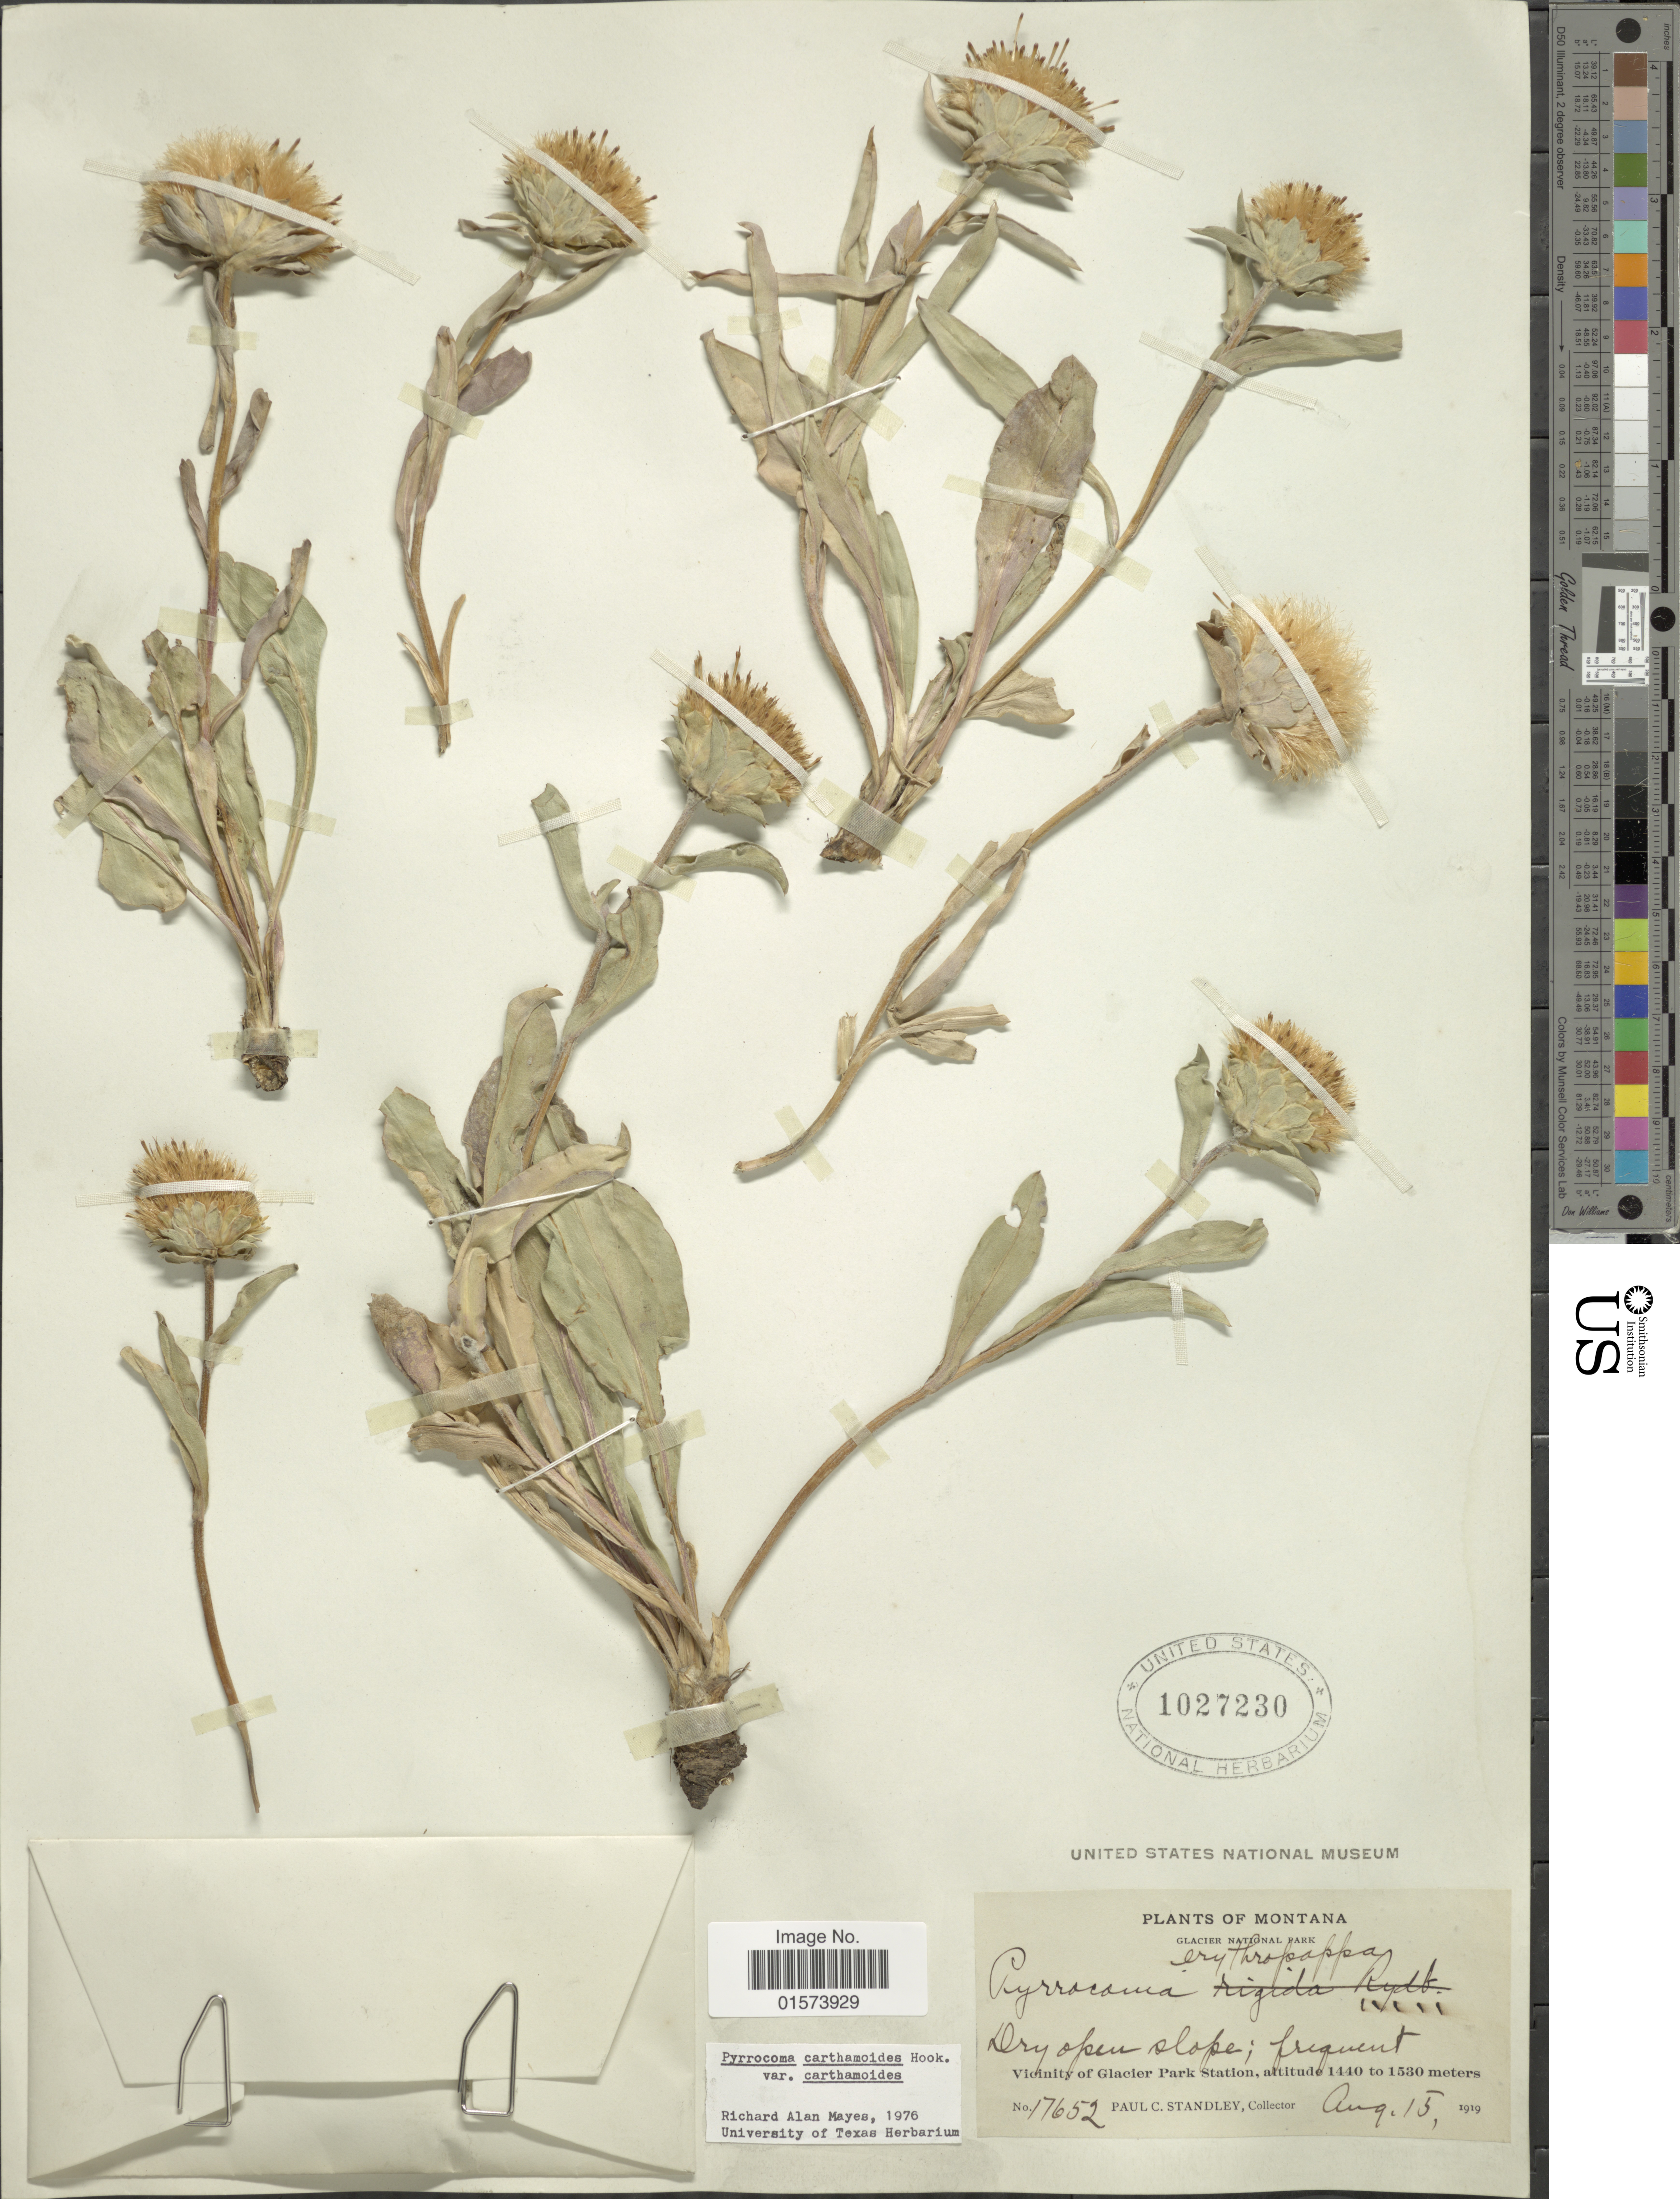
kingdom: Plantae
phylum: Tracheophyta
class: Magnoliopsida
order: Asterales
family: Asteraceae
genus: Pyrrocoma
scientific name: Pyrrocoma carthamoides var. carthamoides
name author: Hook.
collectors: P. C. Standley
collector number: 17652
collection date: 1919-08-15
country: United States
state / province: Montana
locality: Glacier National Park, dry open slope, Vicinity of Glacier Park Station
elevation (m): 1440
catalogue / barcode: US 1027230